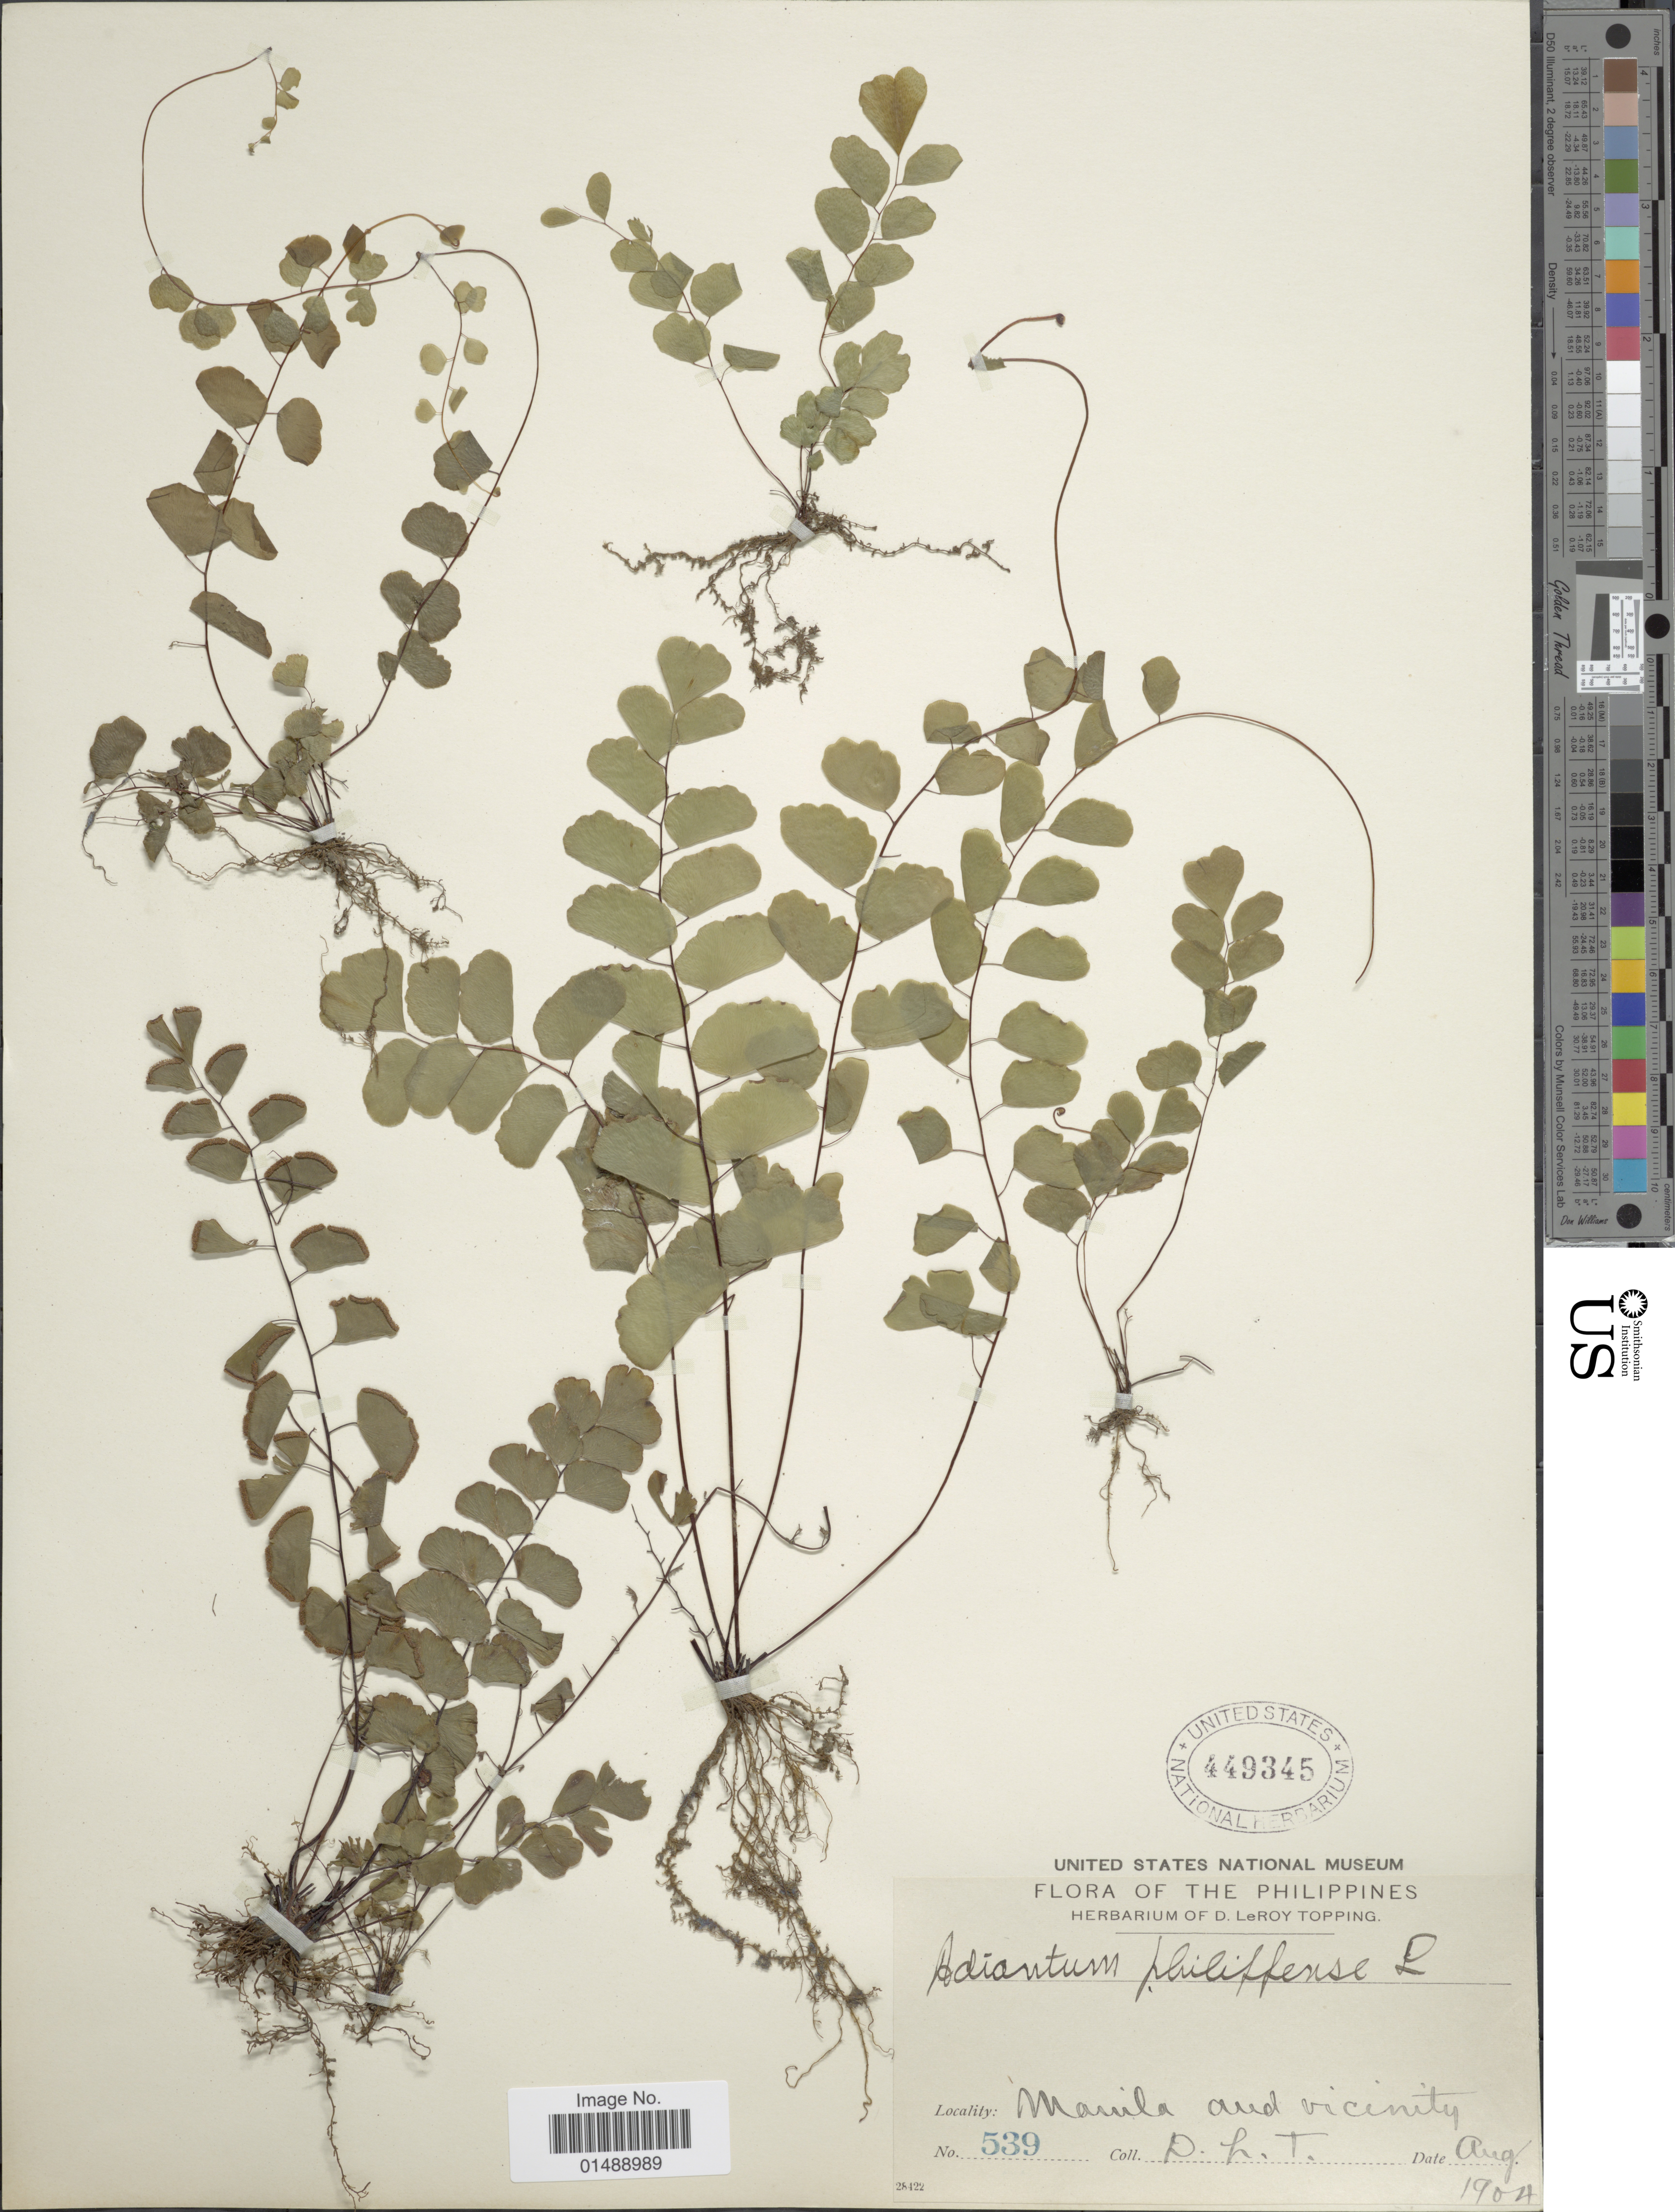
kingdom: Plantae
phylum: Tracheophyta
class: Polypodiopsida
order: Polypodiales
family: Pteridaceae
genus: Adiantum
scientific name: Adiantum philippense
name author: L.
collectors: D. L. Topping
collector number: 539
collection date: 1904-08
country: Philippines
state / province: National Capital Region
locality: Manila and vicinity.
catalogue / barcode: US 449345